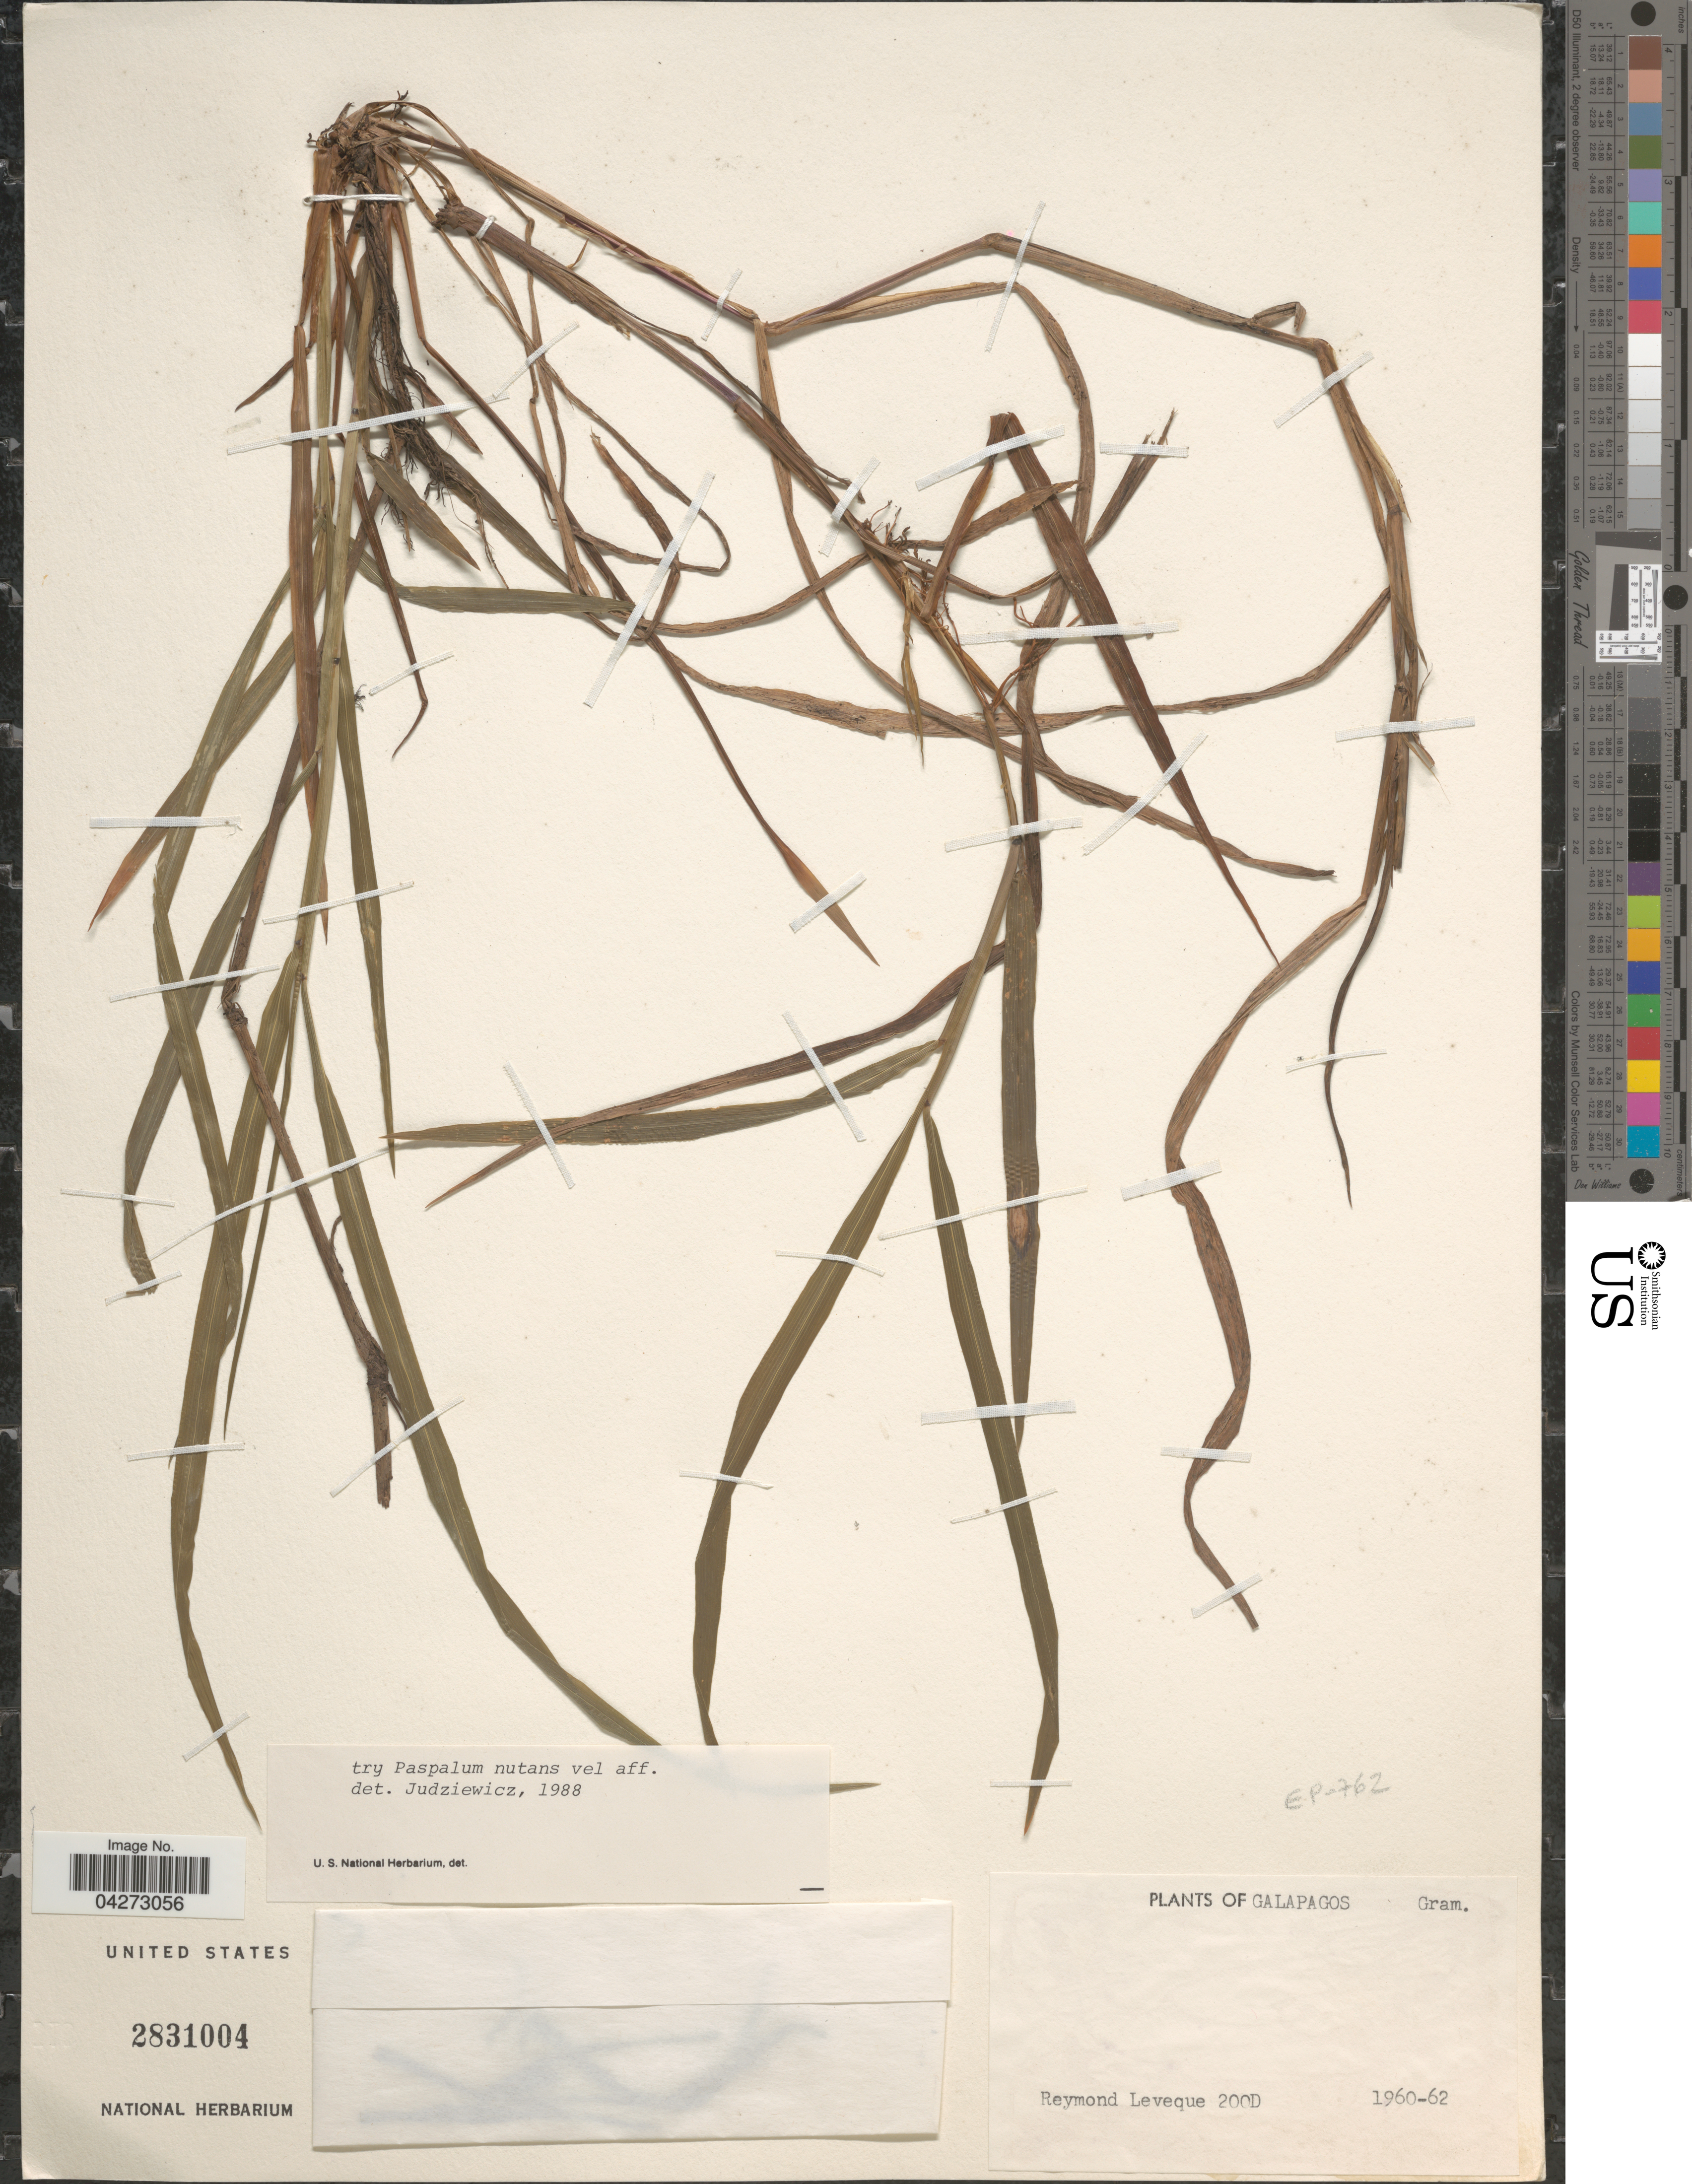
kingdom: Plantae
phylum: Tracheophyta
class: Liliopsida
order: Poales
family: Poaceae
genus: Paspalum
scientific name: Paspalum nutans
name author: Lam.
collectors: R. Lévêque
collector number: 200D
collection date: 1960/1962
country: Ecuador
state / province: Colón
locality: Galapagos.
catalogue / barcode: US 2831004